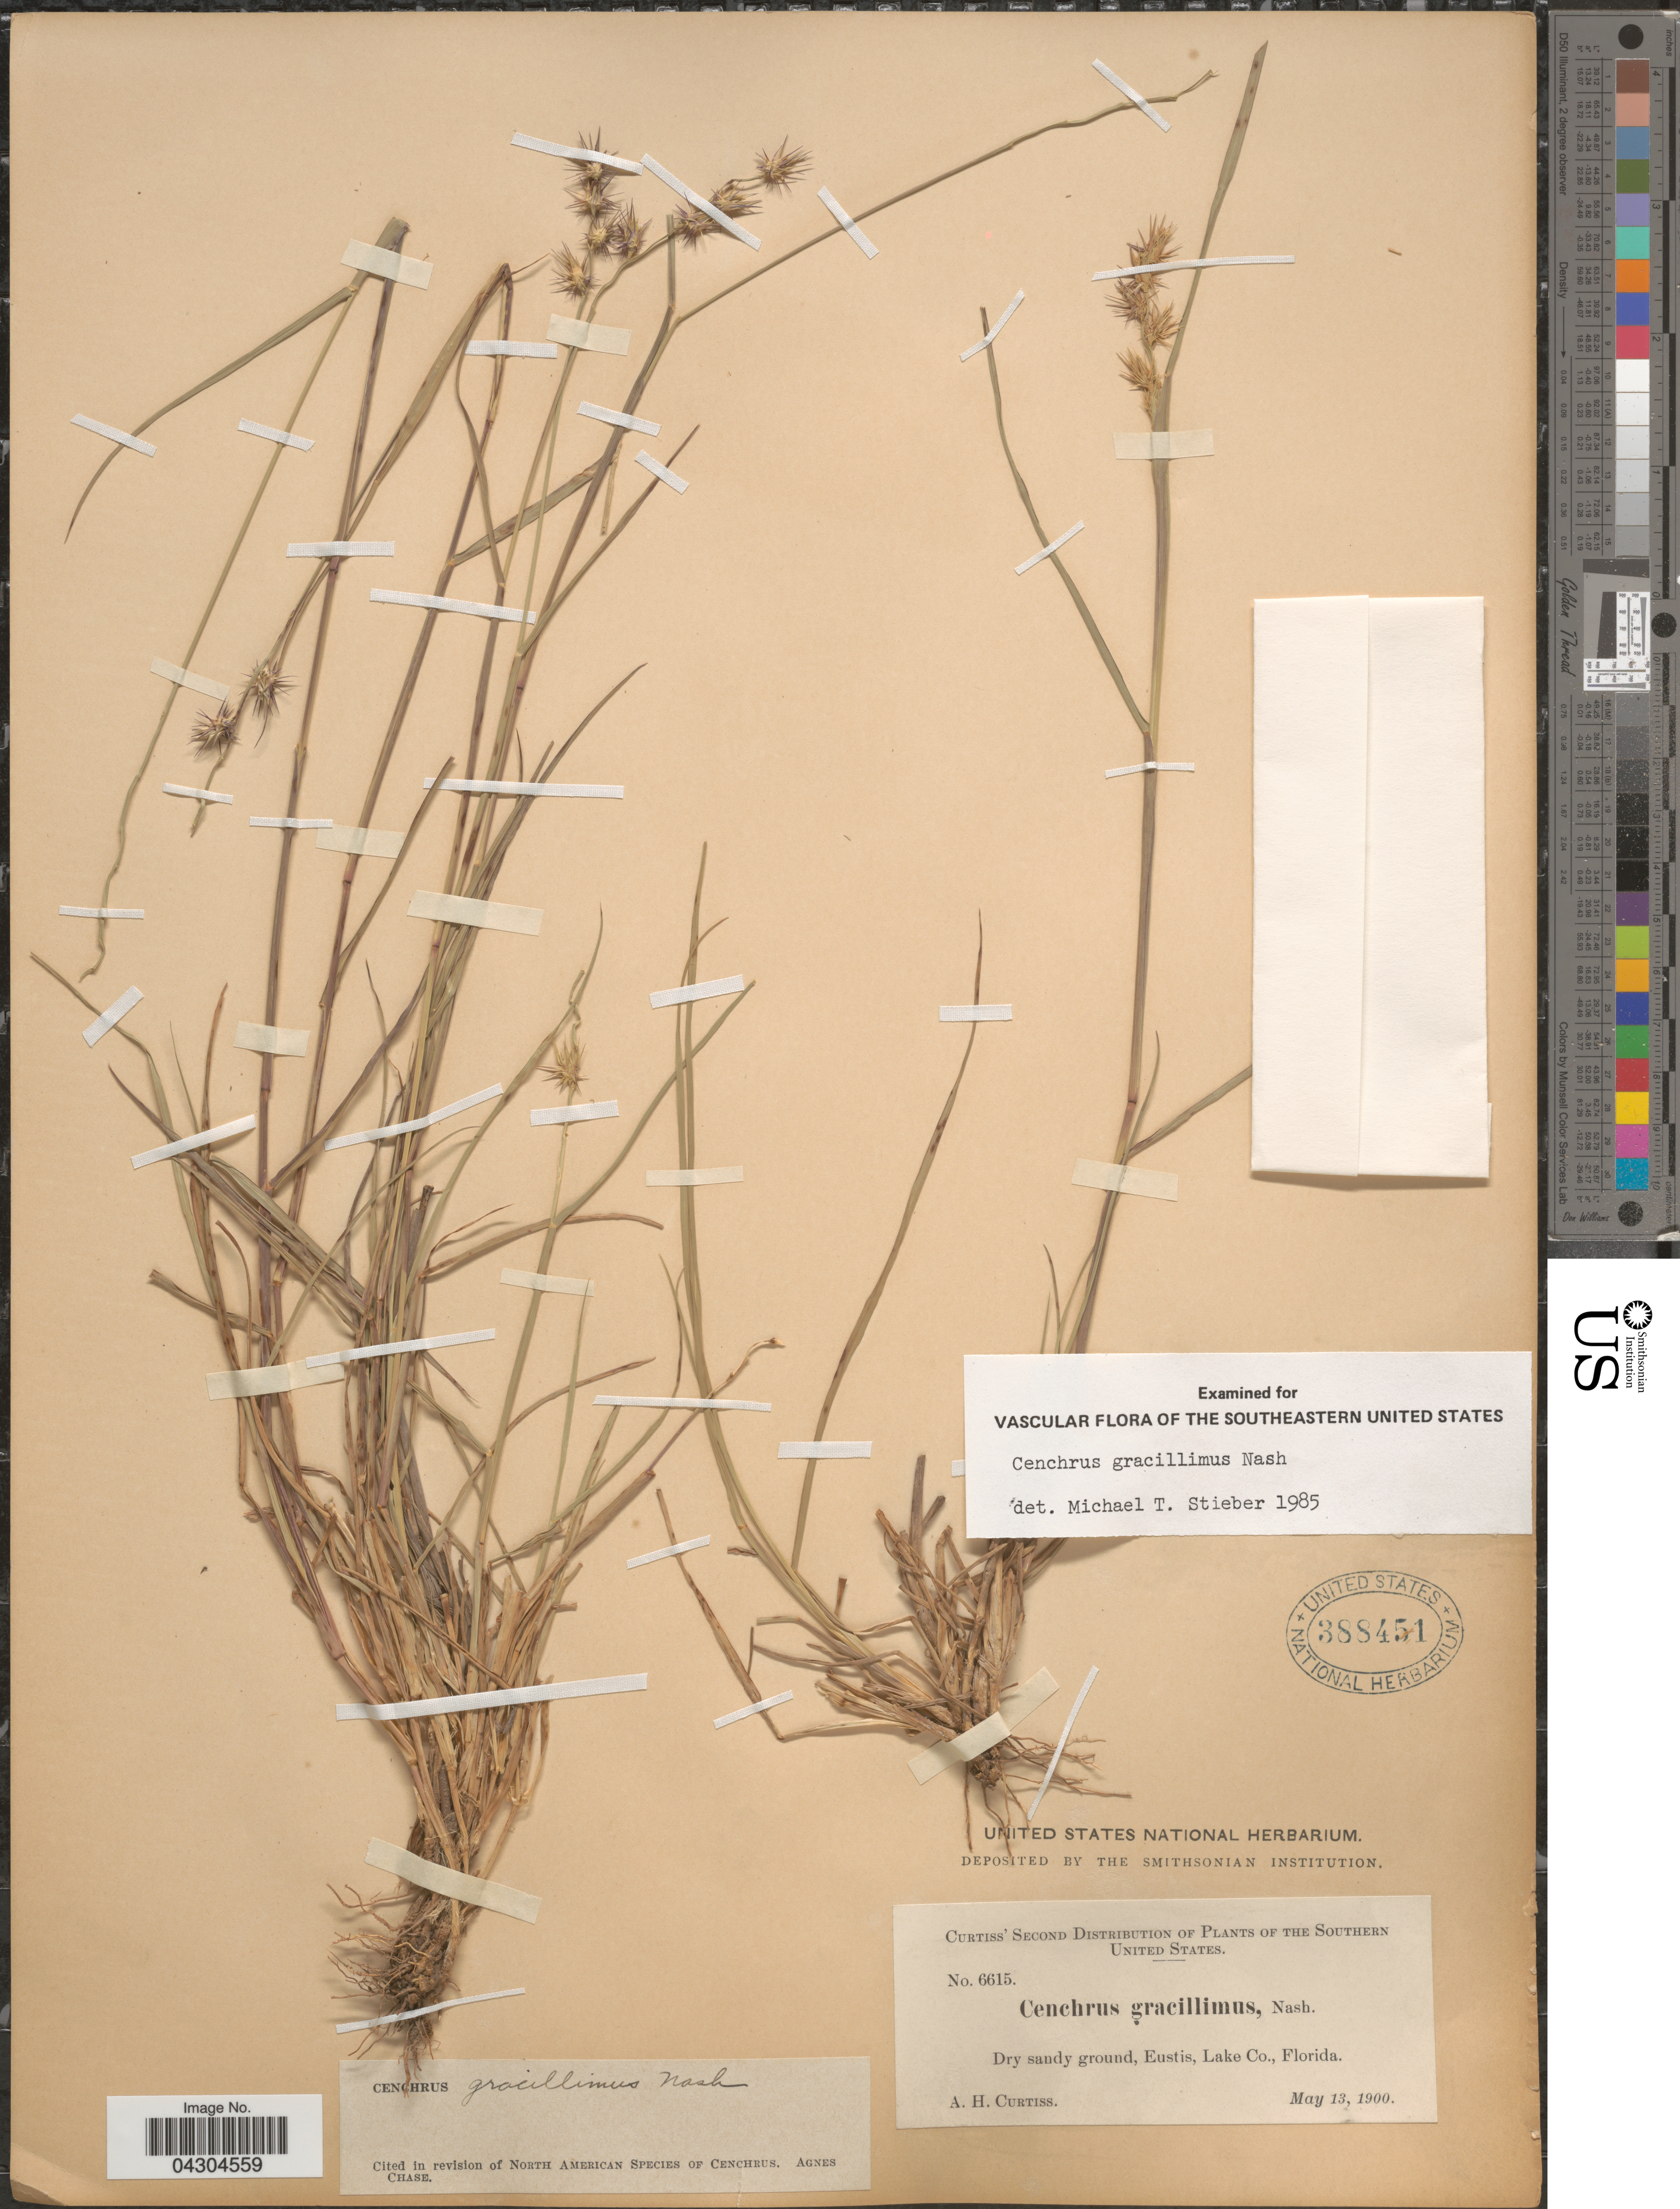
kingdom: Plantae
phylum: Tracheophyta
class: Liliopsida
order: Poales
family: Poaceae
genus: Cenchrus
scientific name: Cenchrus gracillimus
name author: Nash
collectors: A. H. Curtiss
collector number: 6615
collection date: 1900-05-13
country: United States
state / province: Florida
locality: The Southern United States. Dry sandy ground, Eustis, Lake Co.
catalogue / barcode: US 388451